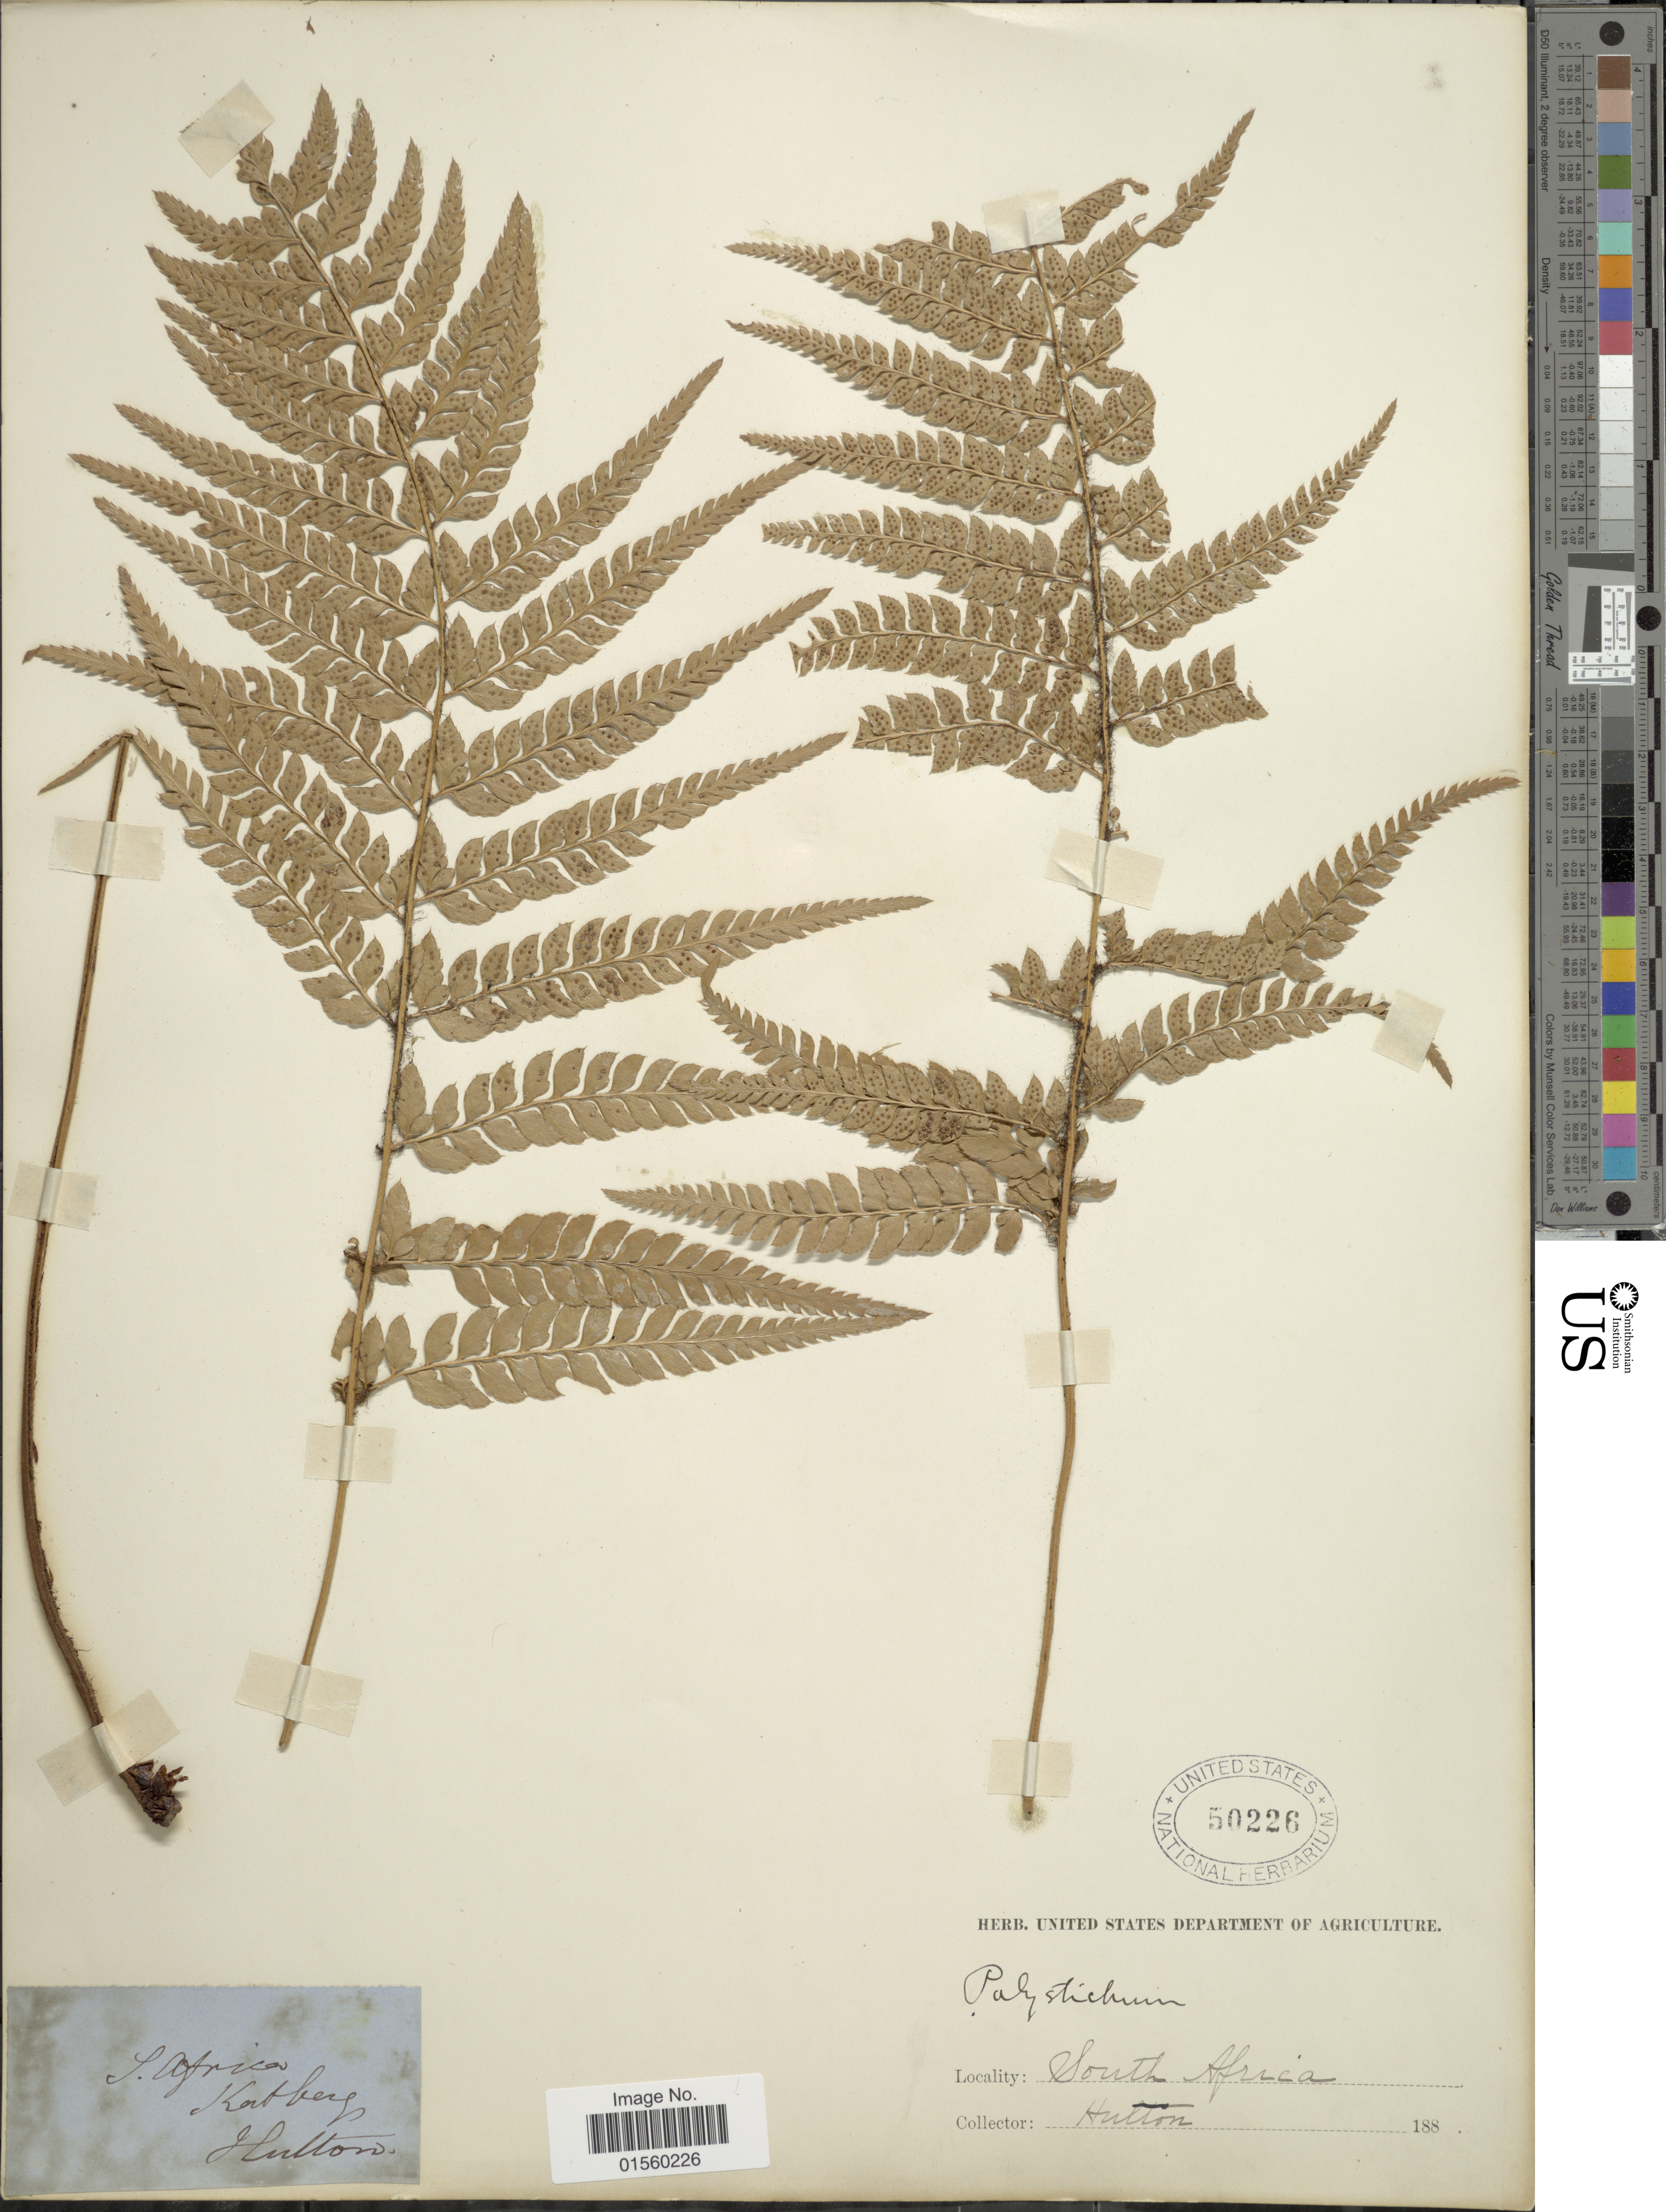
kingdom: Plantae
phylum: Tracheophyta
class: Polypodiopsida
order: Polypodiales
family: Dryopteridaceae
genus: Polystichum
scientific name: Polystichum luctuosum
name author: (Kunze) T. Moore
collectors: Hutton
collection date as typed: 188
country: South Africa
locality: Kortberg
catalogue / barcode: US 50226